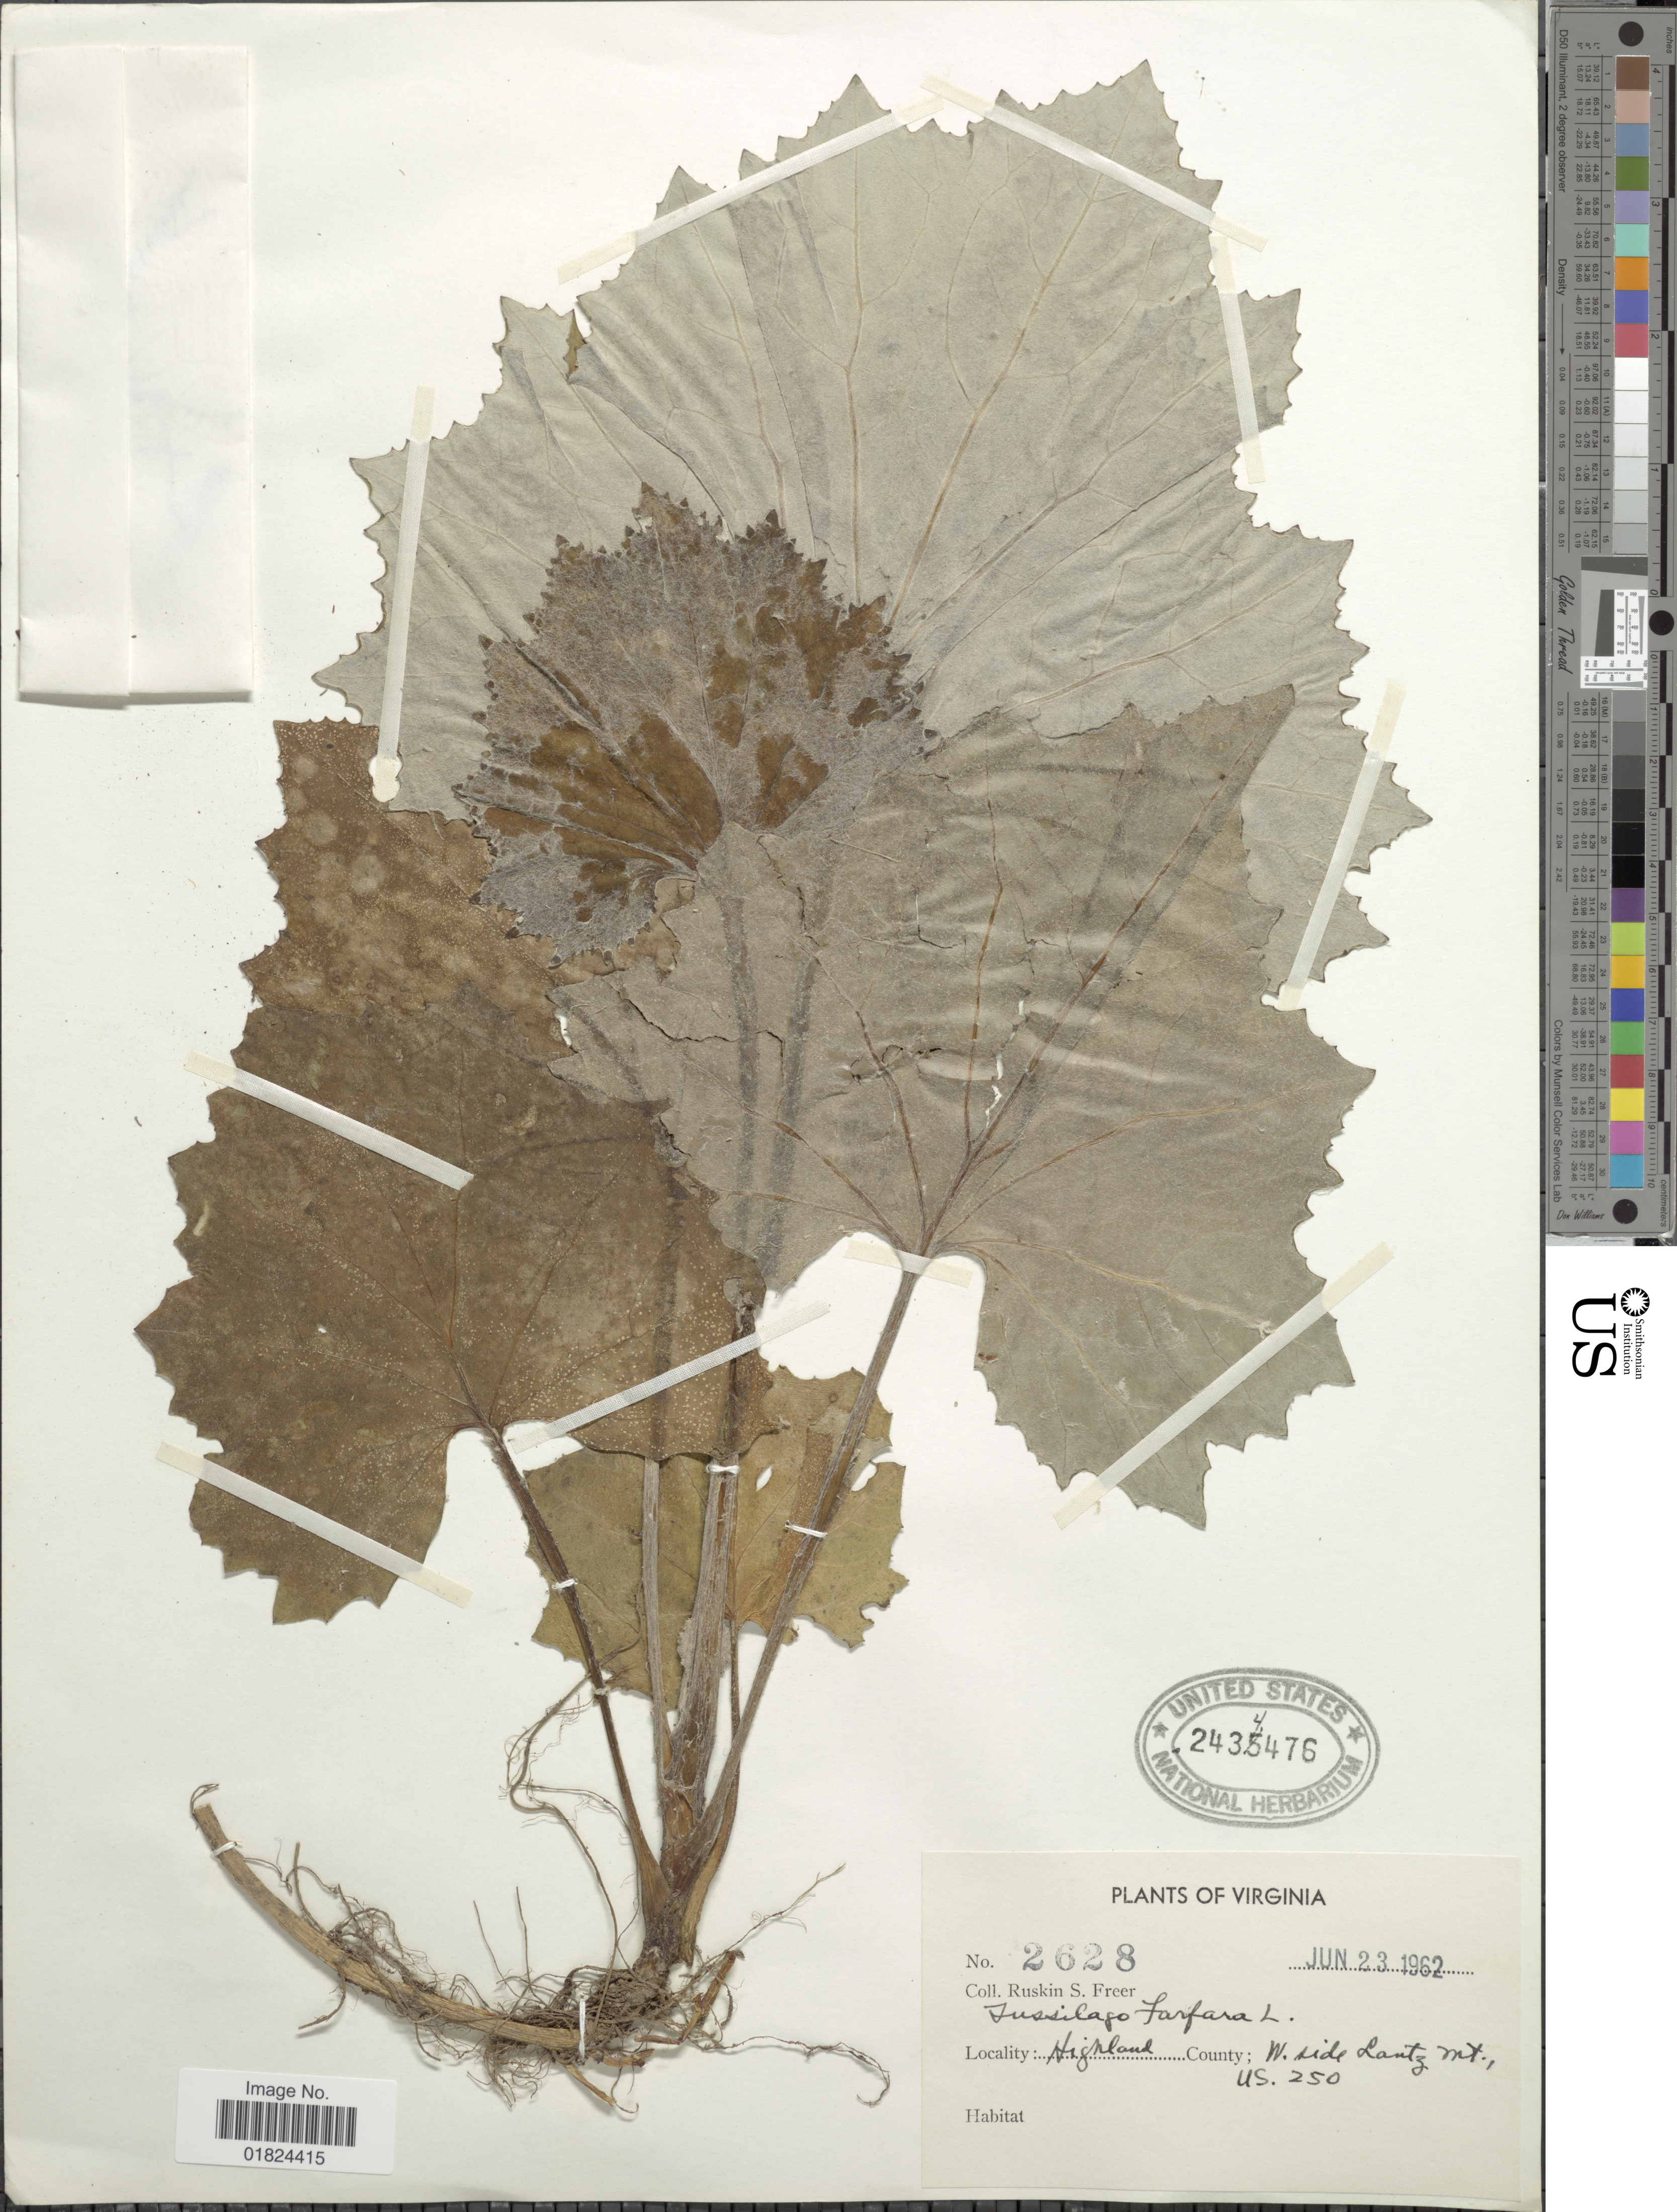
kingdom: Plantae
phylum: Tracheophyta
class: Magnoliopsida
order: Asterales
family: Asteraceae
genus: Tussilago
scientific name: Tussilago farfara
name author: L.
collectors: R. Freer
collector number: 2628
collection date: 1962-06-23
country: United States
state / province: Virginia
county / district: Highland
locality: W. side Lantz Mt., U.S. 250.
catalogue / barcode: US 2434476